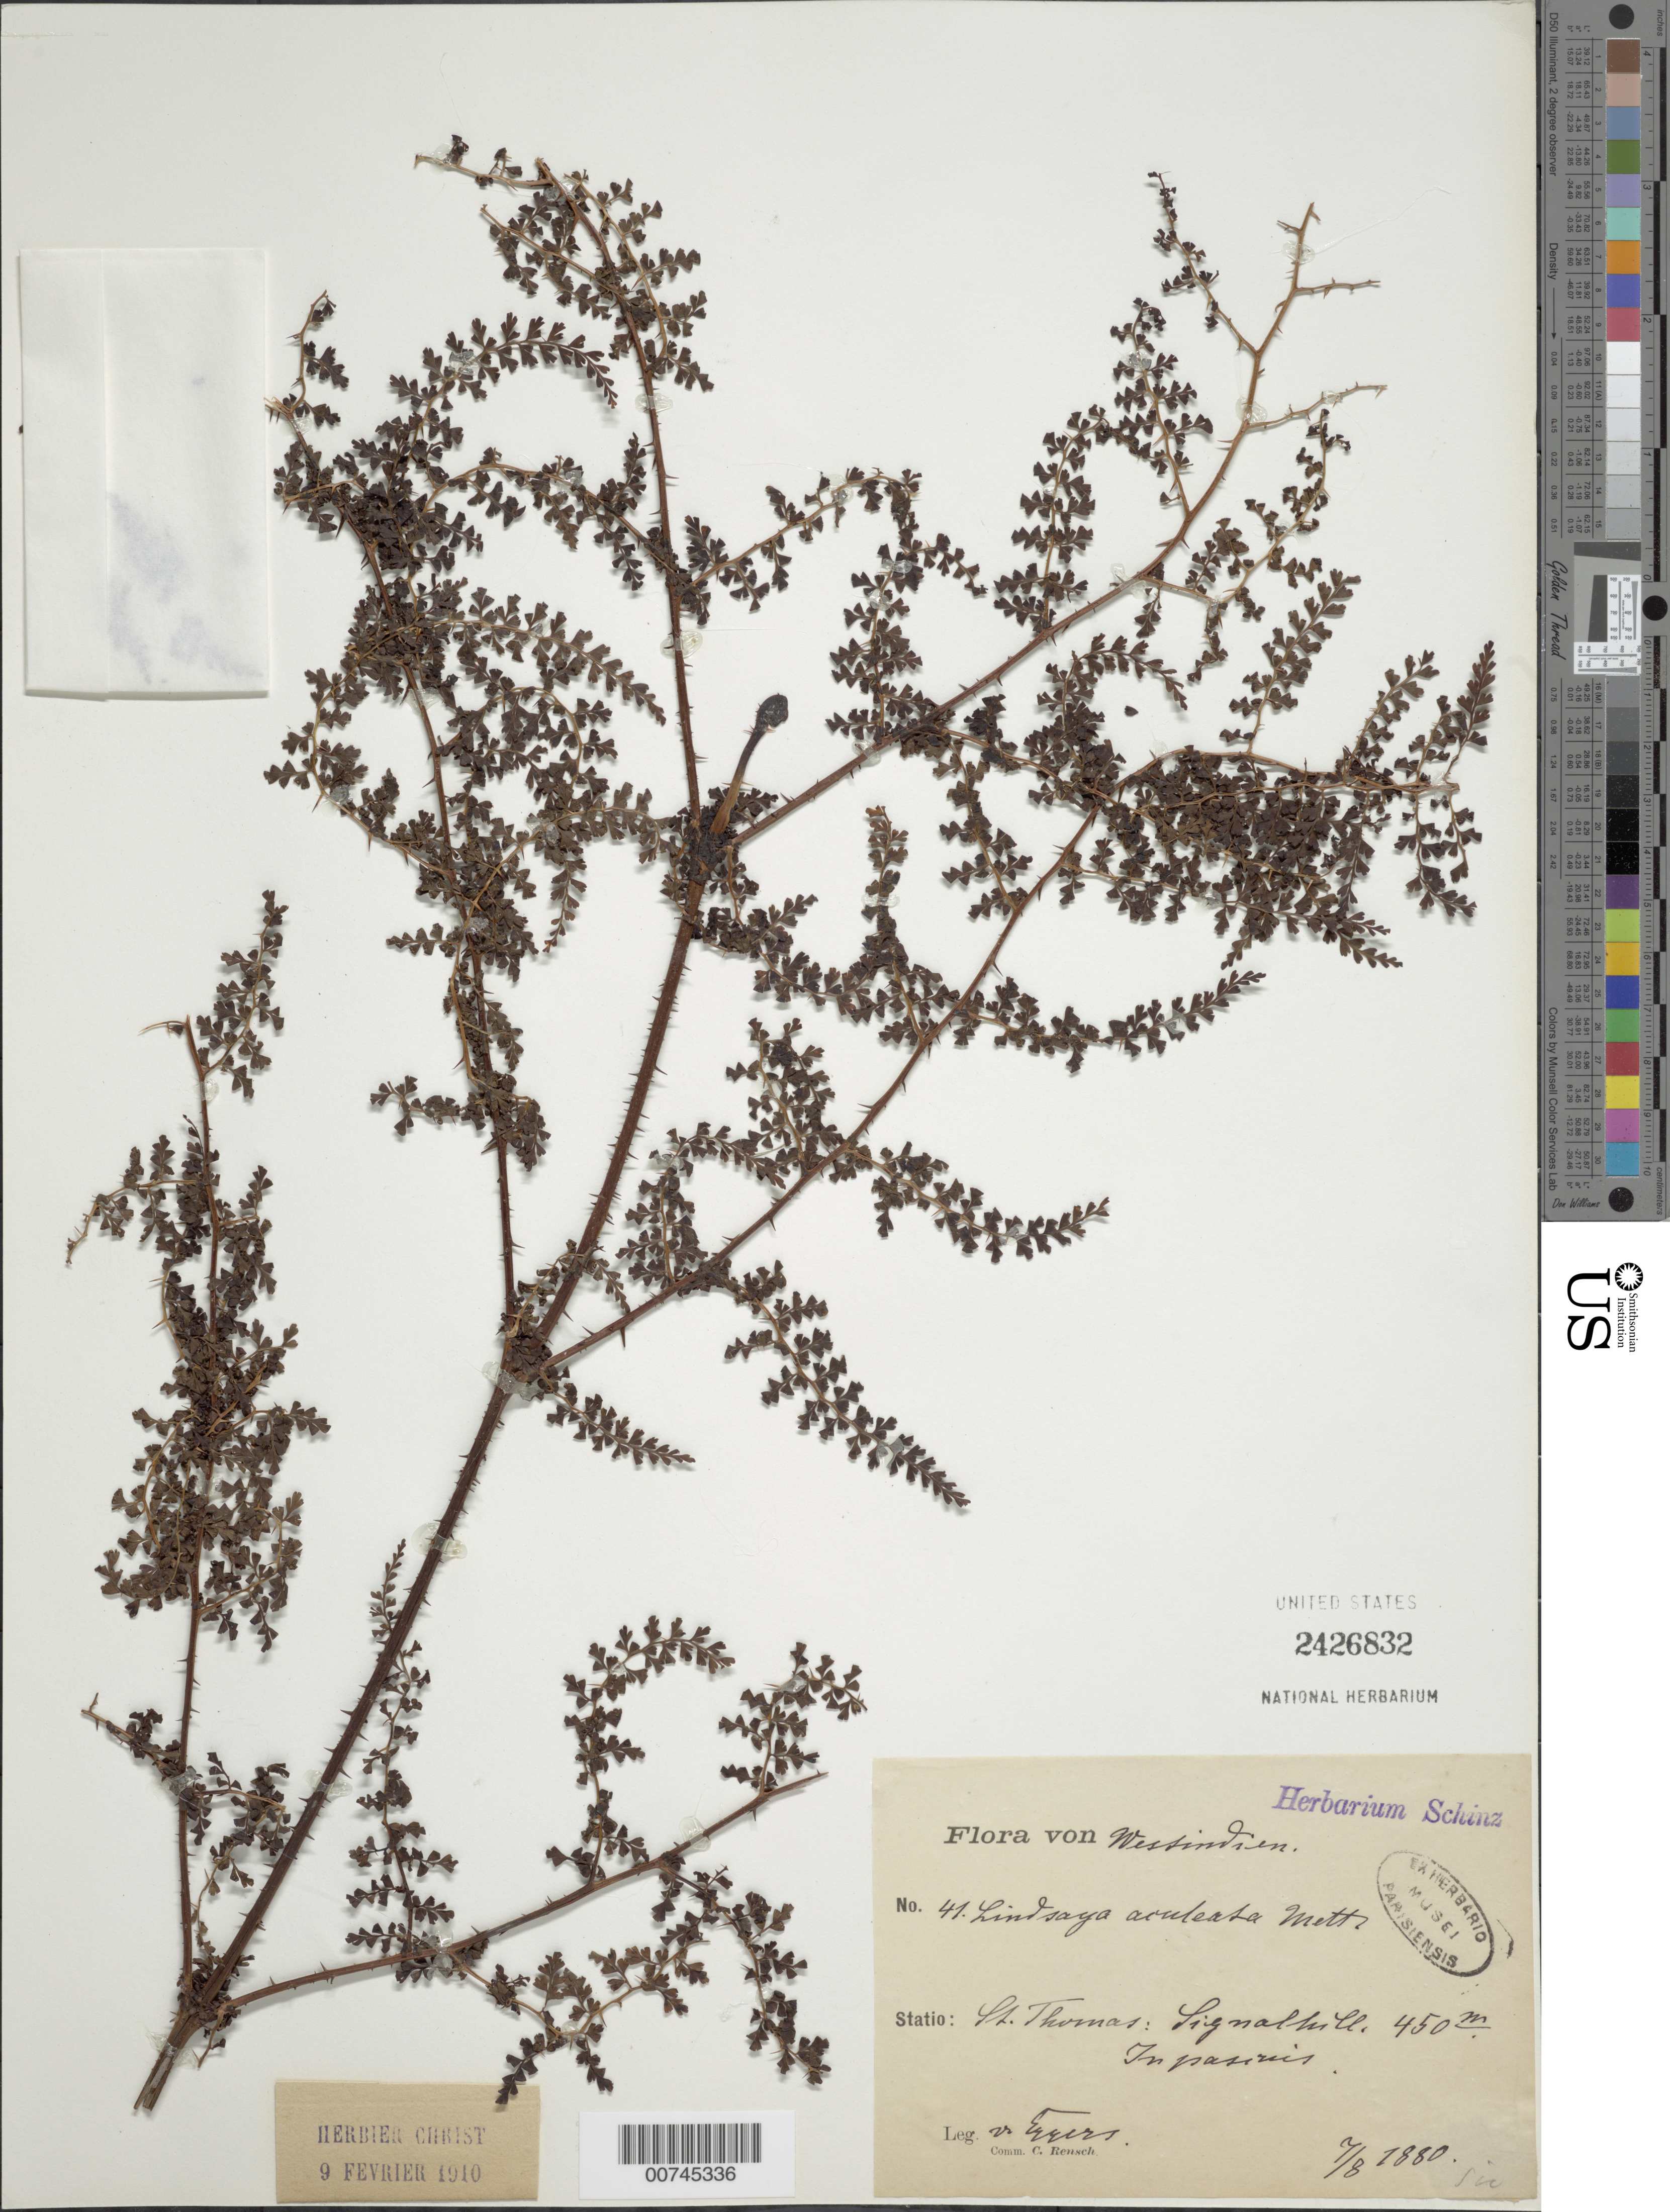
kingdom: Plantae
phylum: Tracheophyta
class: Polypodiopsida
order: Polypodiales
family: Lindsaeaceae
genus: Odontosoria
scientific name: Odontosoria aculeata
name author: (L.) J. Sm.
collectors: H. F. A. von Eggers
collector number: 41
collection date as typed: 08 Jul 1880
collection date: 1880-07-08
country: U.S. Virgin Islands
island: St. Thomas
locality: Ligmolhill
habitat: In pasivis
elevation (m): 450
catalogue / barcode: US 2426832